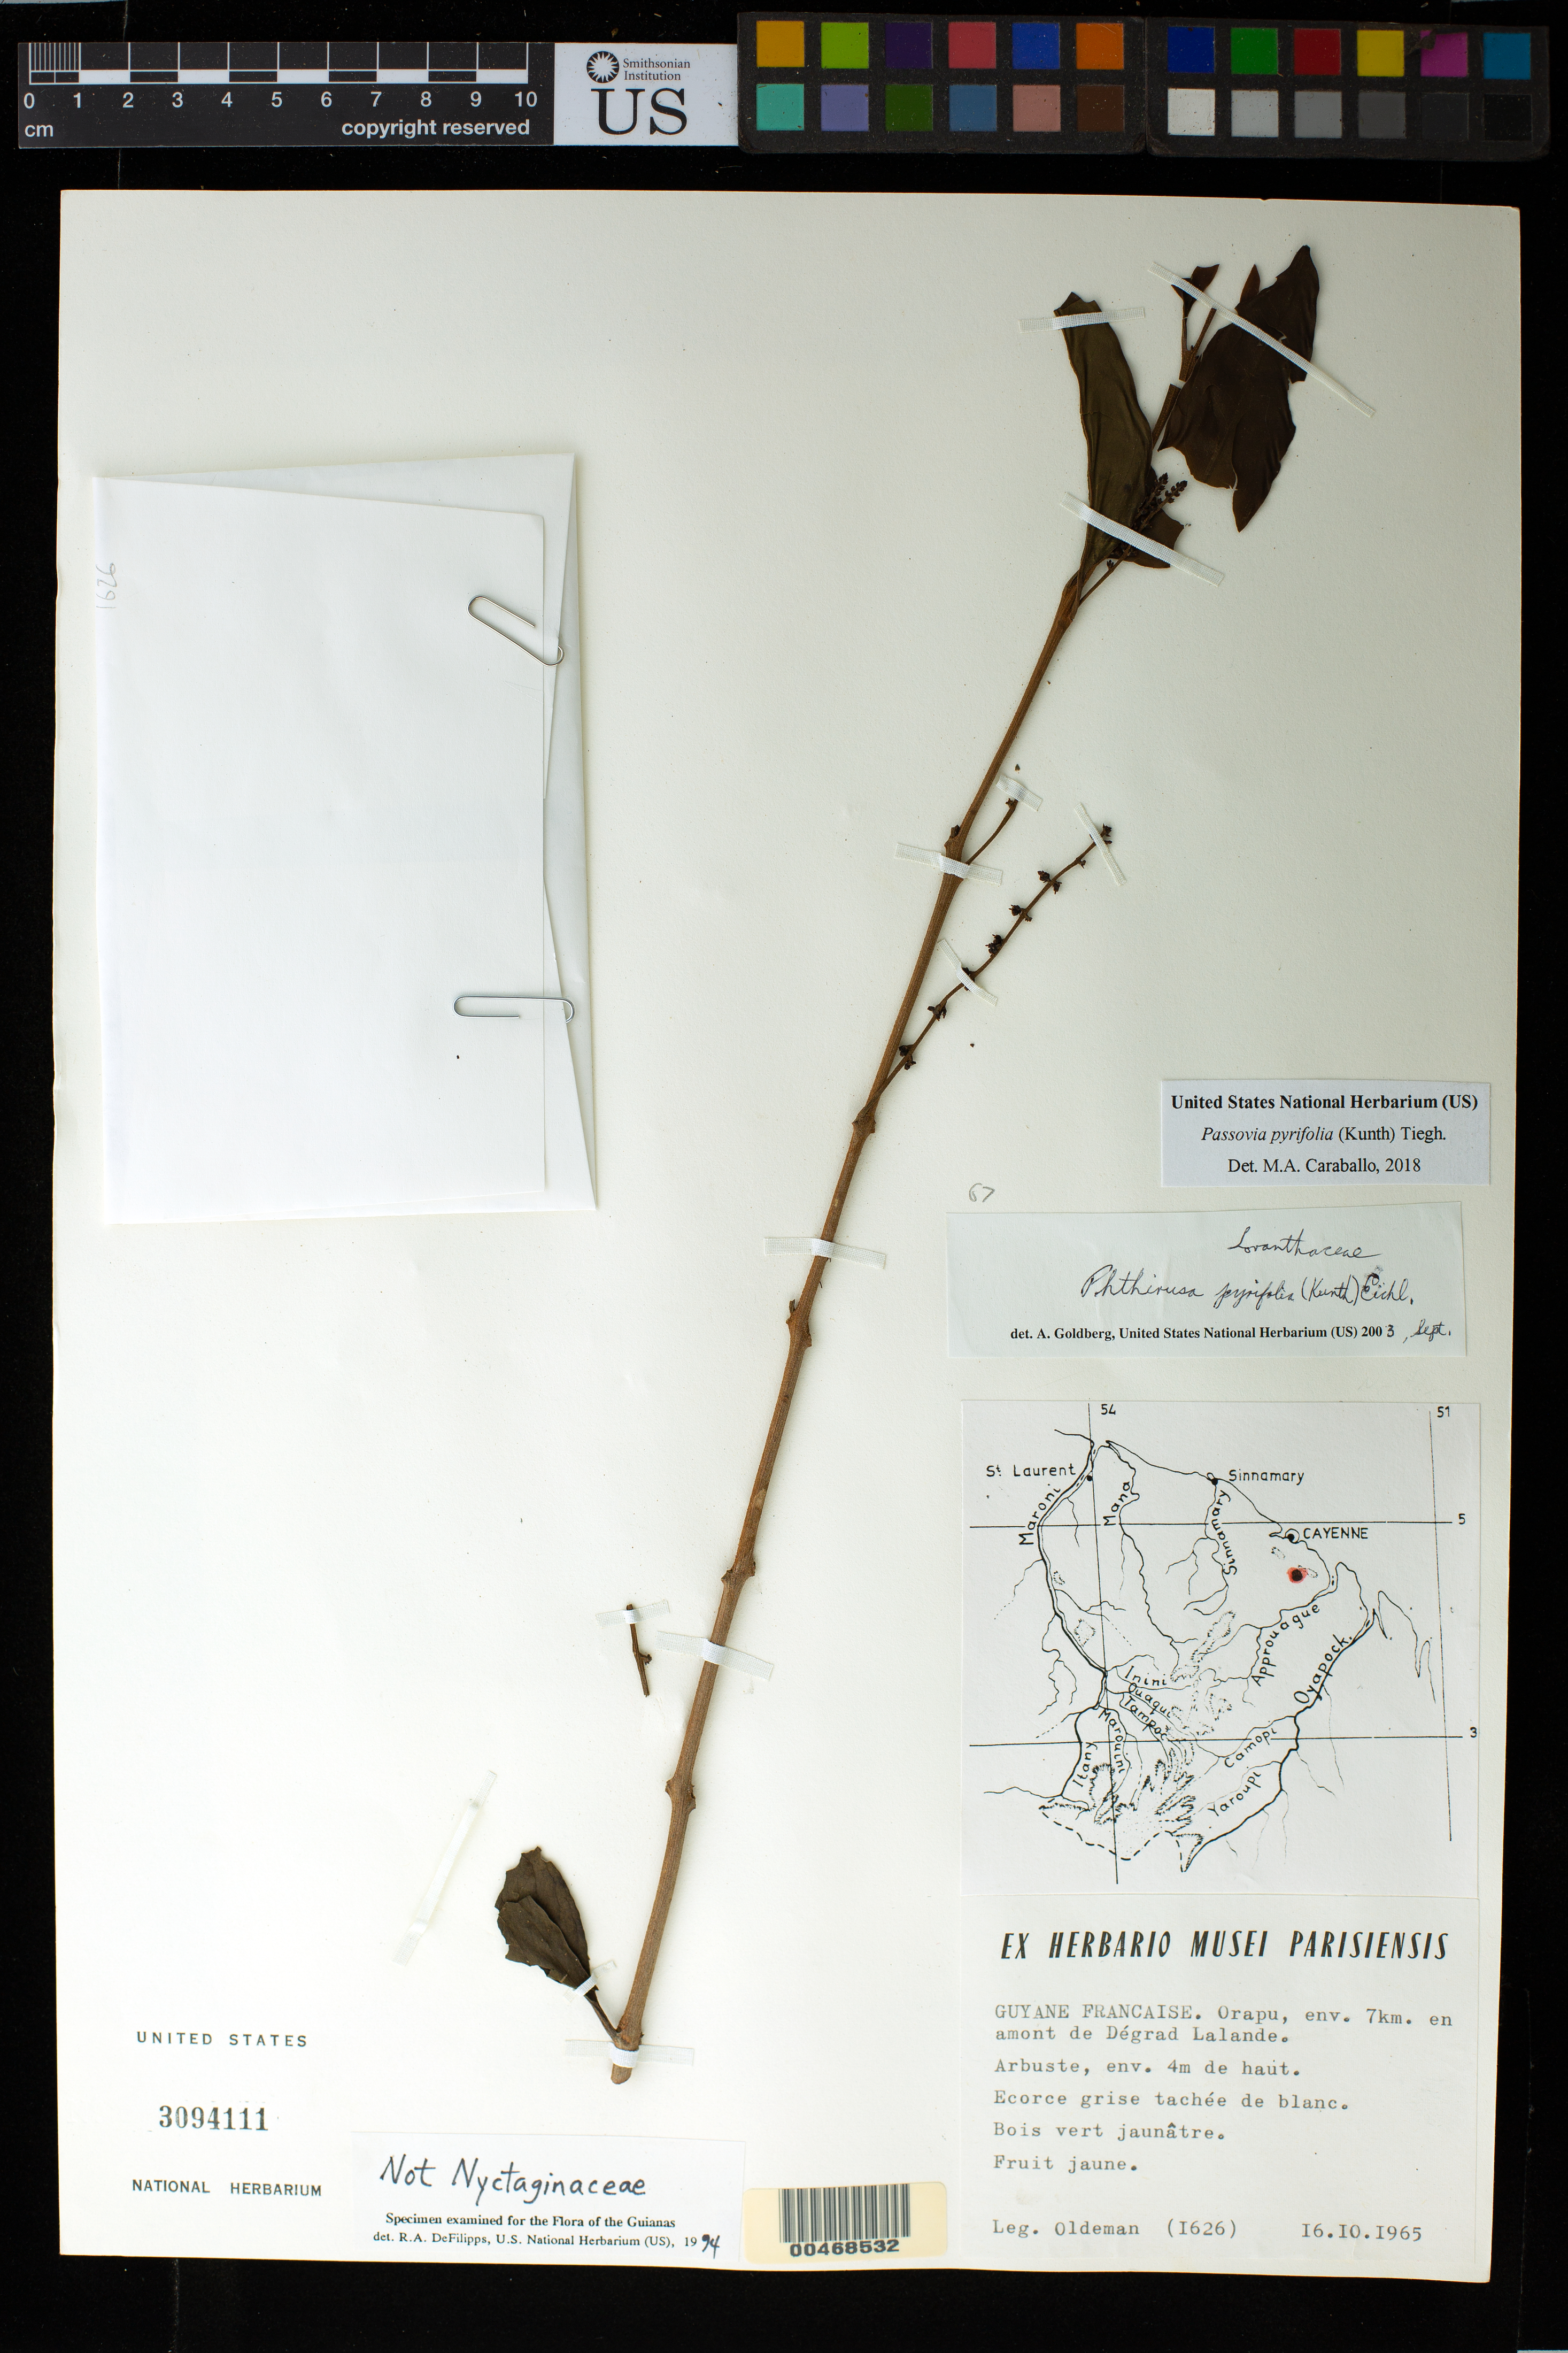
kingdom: Plantae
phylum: Tracheophyta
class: Magnoliopsida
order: Santalales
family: Loranthaceae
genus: Passovia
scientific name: Passovia pyrifolia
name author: (Kunth) Tiegh.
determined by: Caraballo-Ortiz, Marcos A., (MISS), University of Mississippi (UNITED STATES)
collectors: R. Oldeman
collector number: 1626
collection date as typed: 16-Oct-65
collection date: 1965-10-16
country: French Guiana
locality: Orapu, env. 7 km en amont of Dégrad Lalande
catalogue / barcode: US 3094111